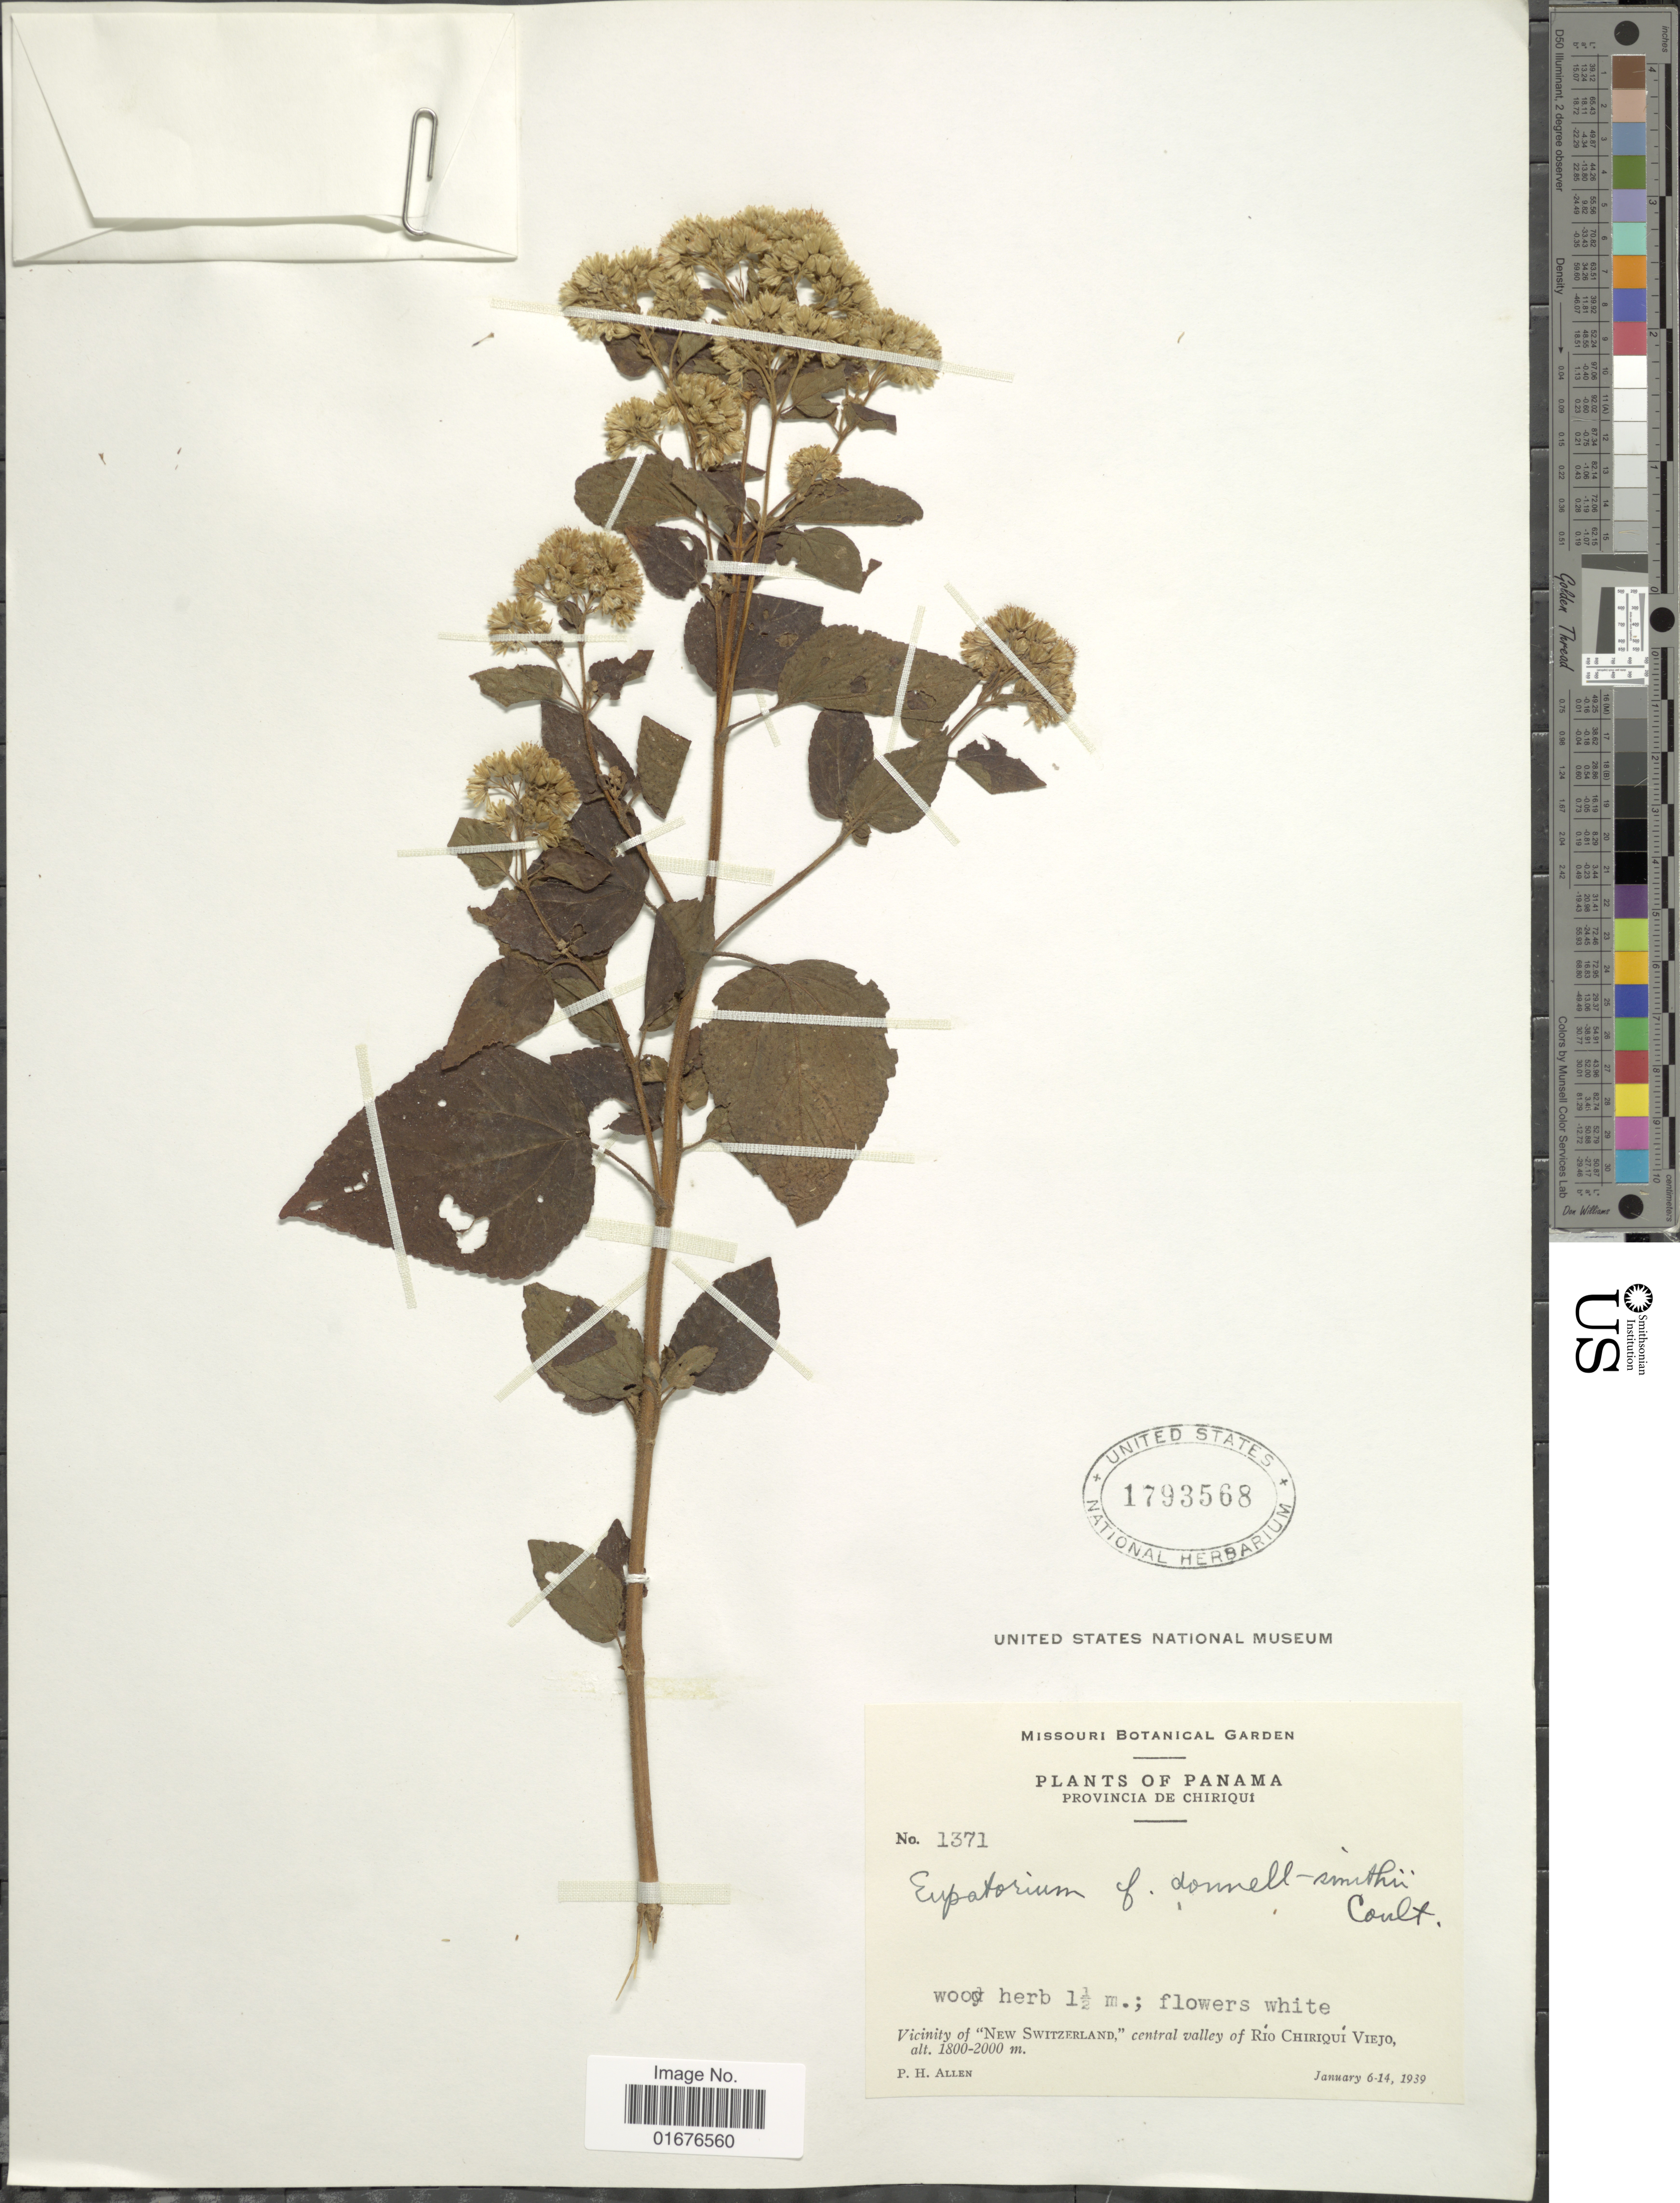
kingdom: Plantae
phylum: Tracheophyta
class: Magnoliopsida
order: Asterales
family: Asteraceae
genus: Ageratina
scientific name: Ageratina pichinchensis var. bustamenta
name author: (DC.) R.M. King & H. Rob.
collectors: P. H. Allen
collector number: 1371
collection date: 1939-01-06/1939-01-14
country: Panama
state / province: Chiriqui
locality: Vicinity of "New Switzerland", central valley of Río Chiriquí Viejo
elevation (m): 1800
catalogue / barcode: US 1793568